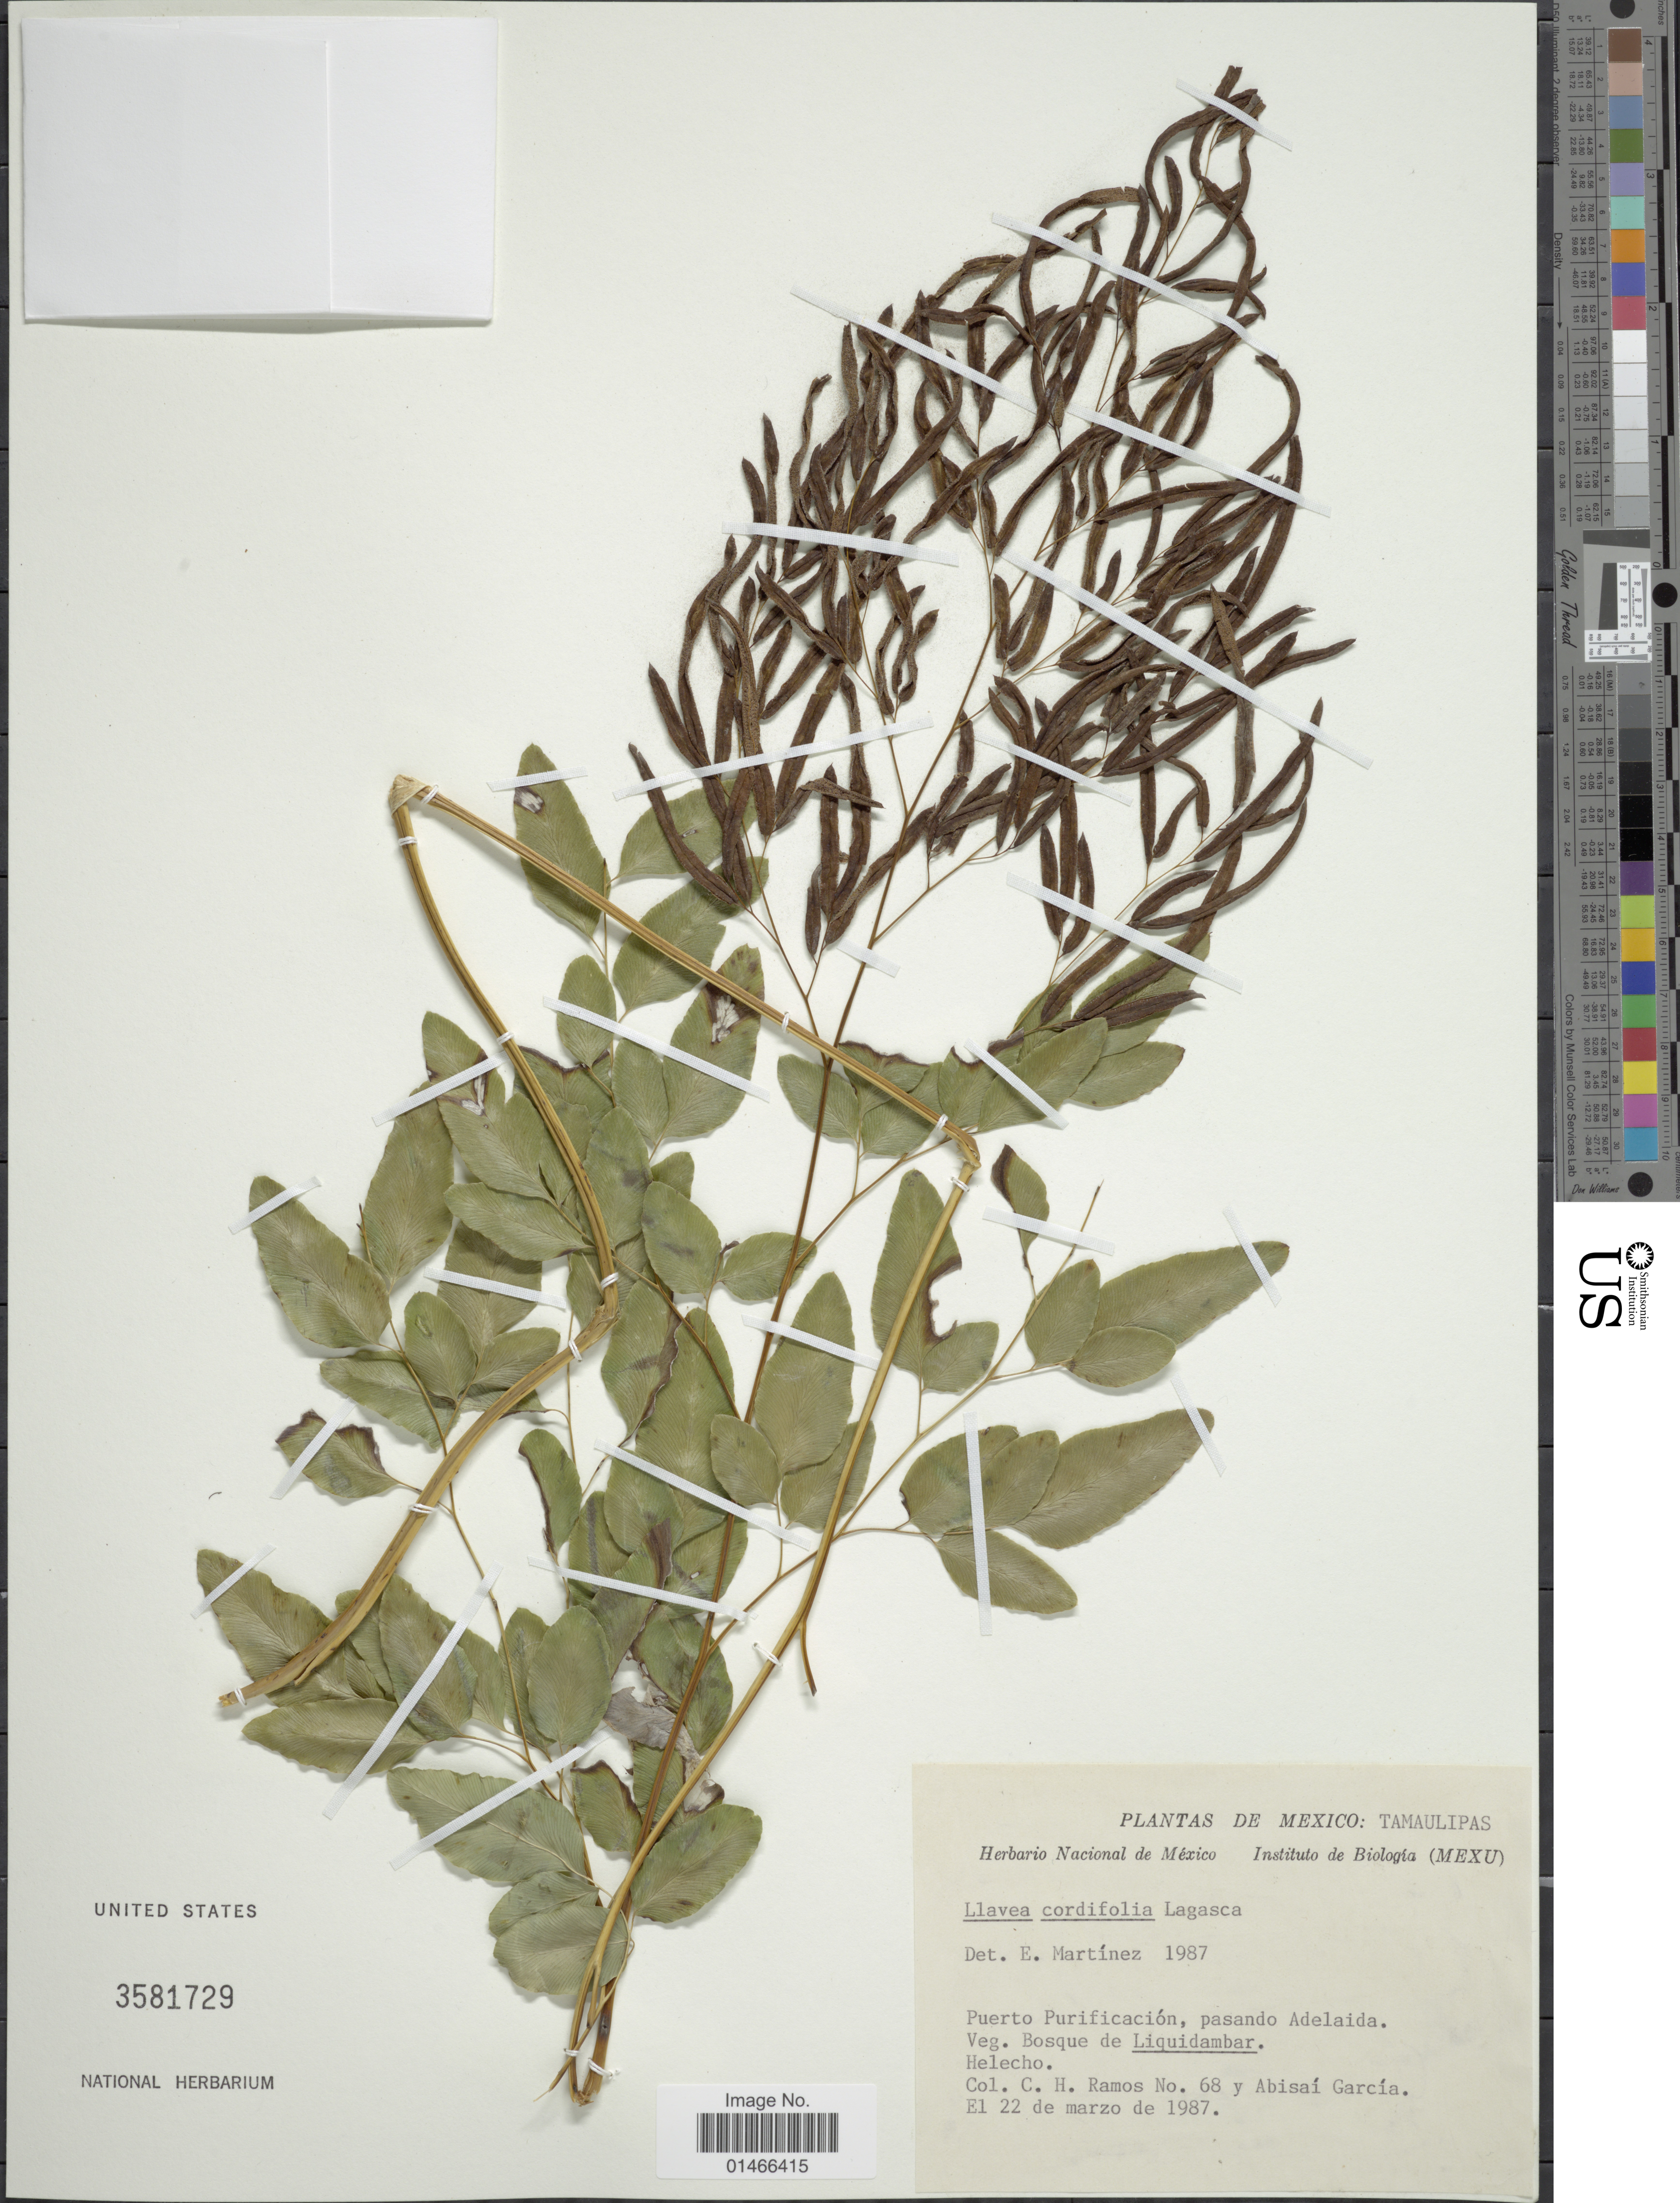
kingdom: Plantae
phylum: Tracheophyta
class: Polypodiopsida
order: Polypodiales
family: Pteridaceae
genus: Llavea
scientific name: Llavea cordifolia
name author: Lag.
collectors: C. H. Ramos & A. Garcia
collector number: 68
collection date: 1987-03-22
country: Mexico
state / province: Tamaulipas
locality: Puerto Purificación, pasando Adelaida.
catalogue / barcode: US 3581729